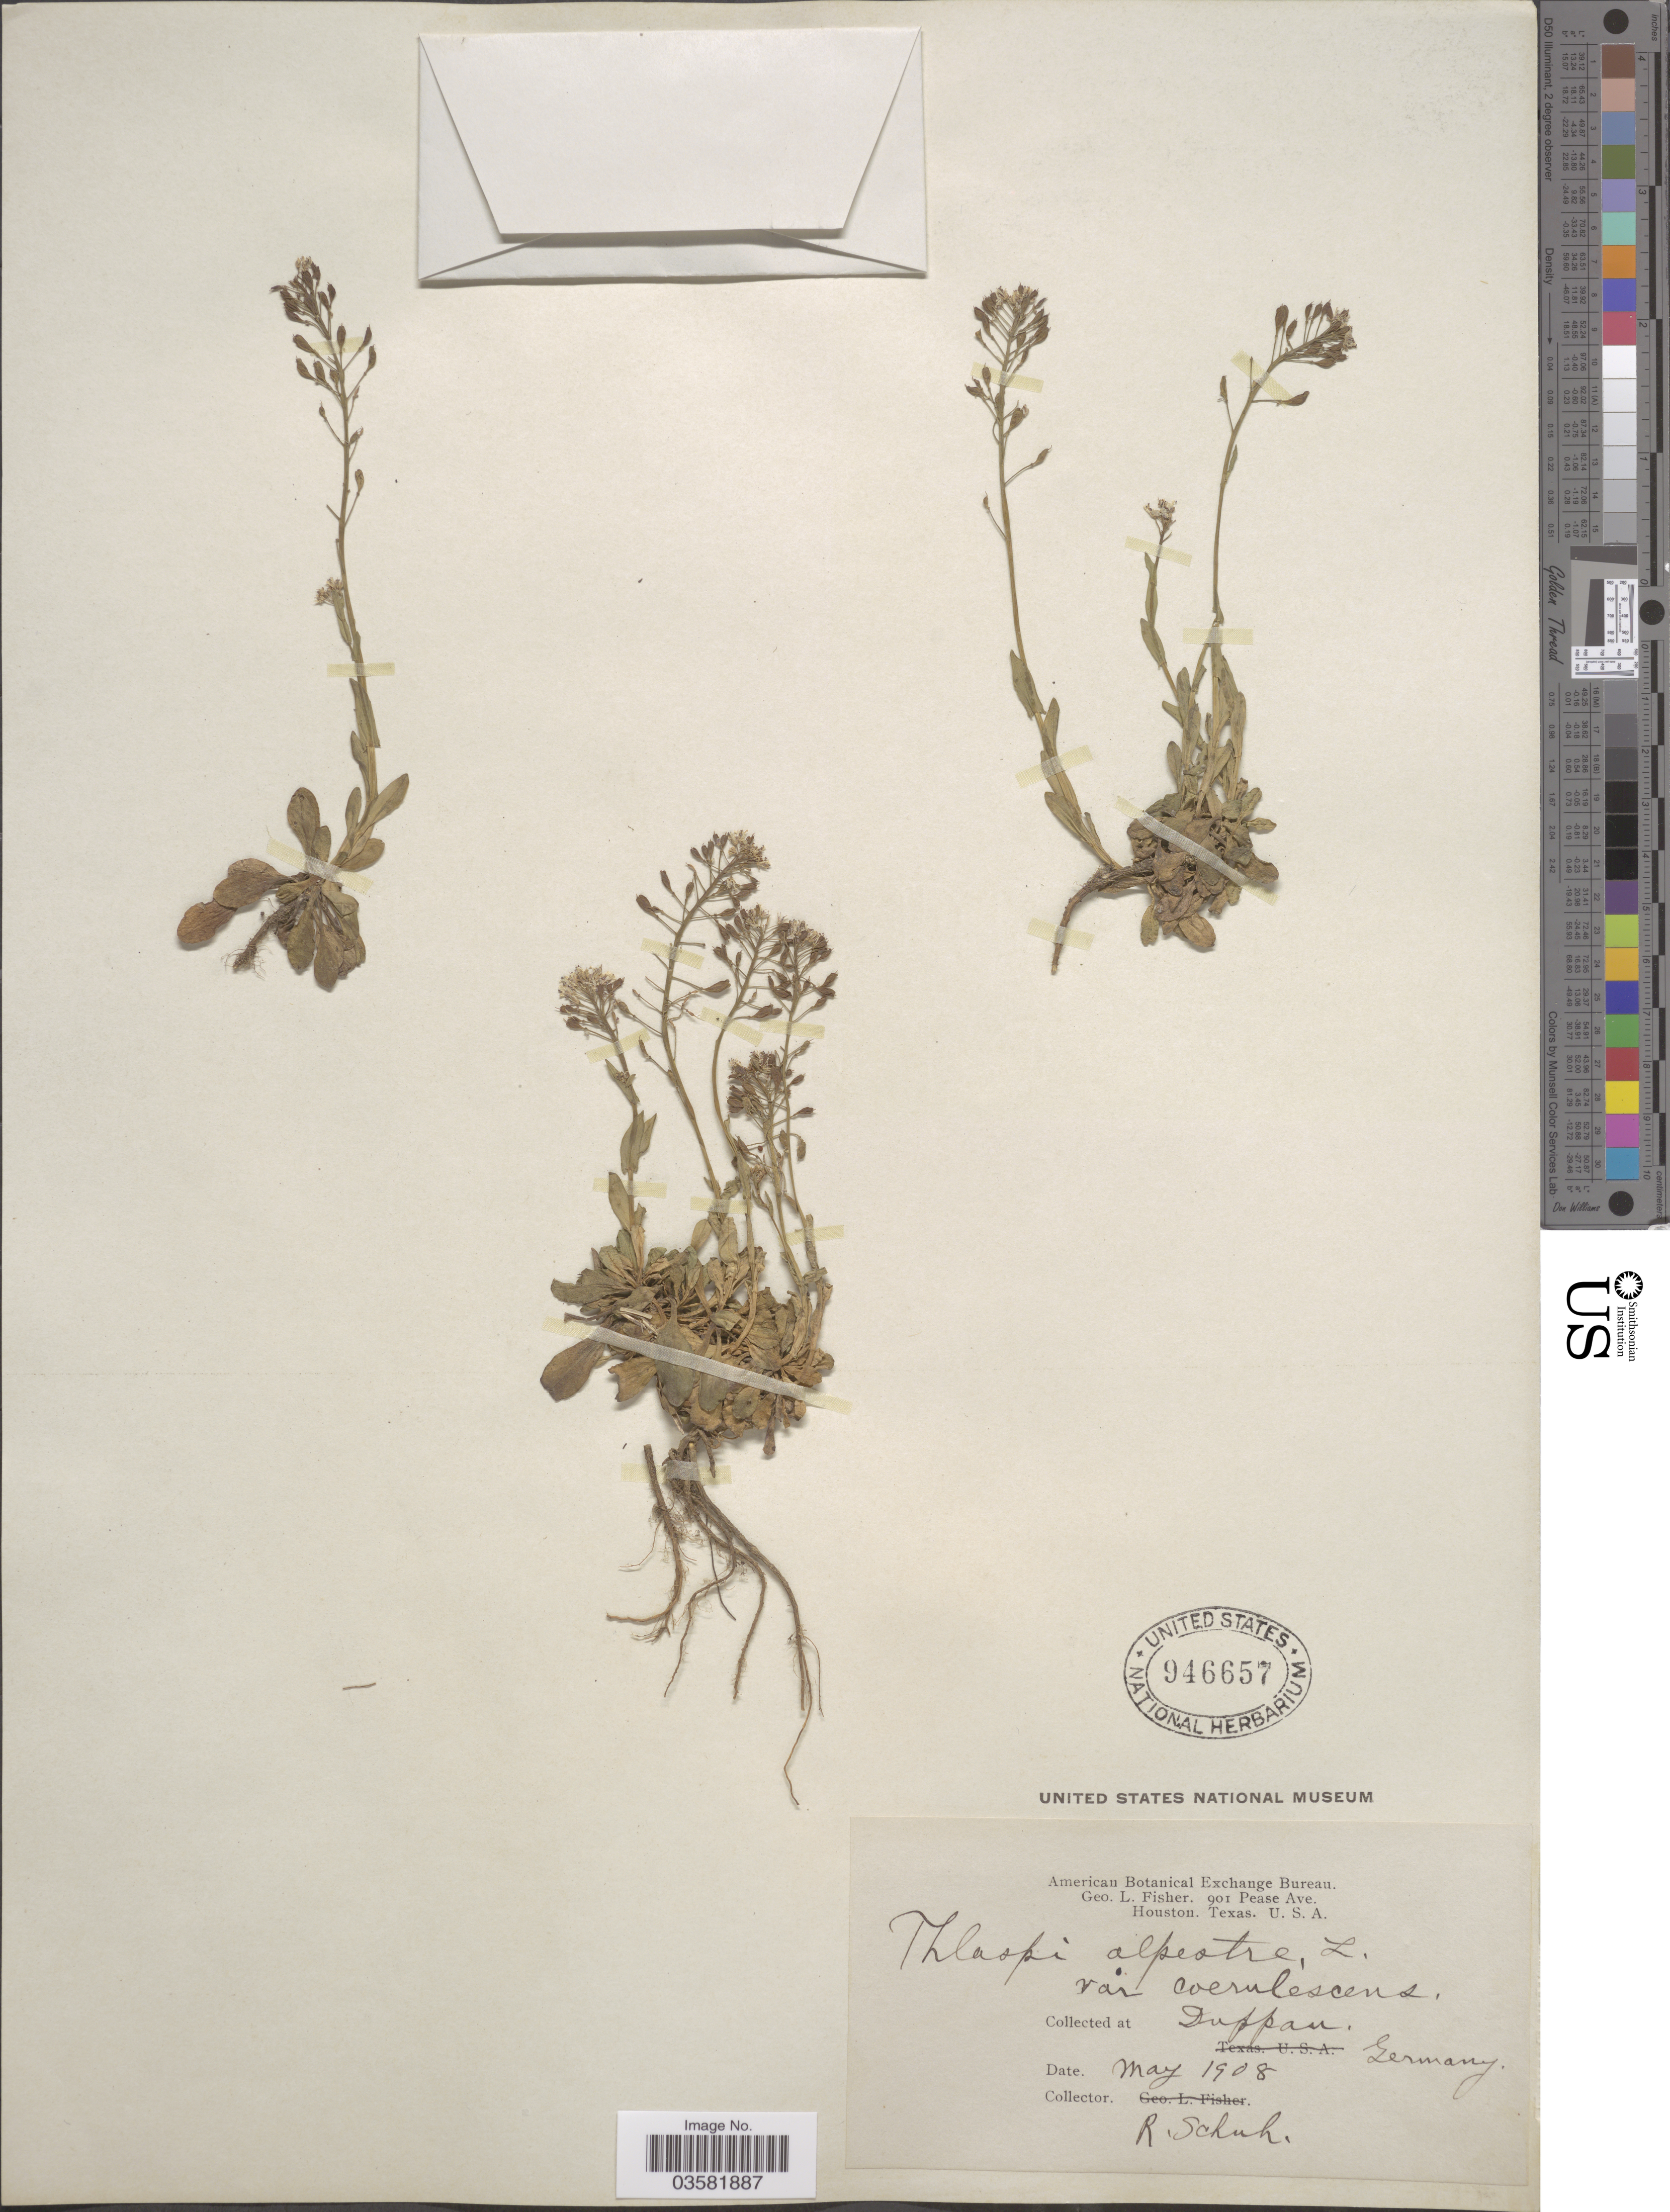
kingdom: Plantae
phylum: Tracheophyta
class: Magnoliopsida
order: Brassicales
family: Brassicaceae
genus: Thlaspi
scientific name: Thlaspi alpestre L. nom. illeg.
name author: L.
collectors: R. Schuh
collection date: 1908-05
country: Germany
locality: Duppan.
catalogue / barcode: US 946657